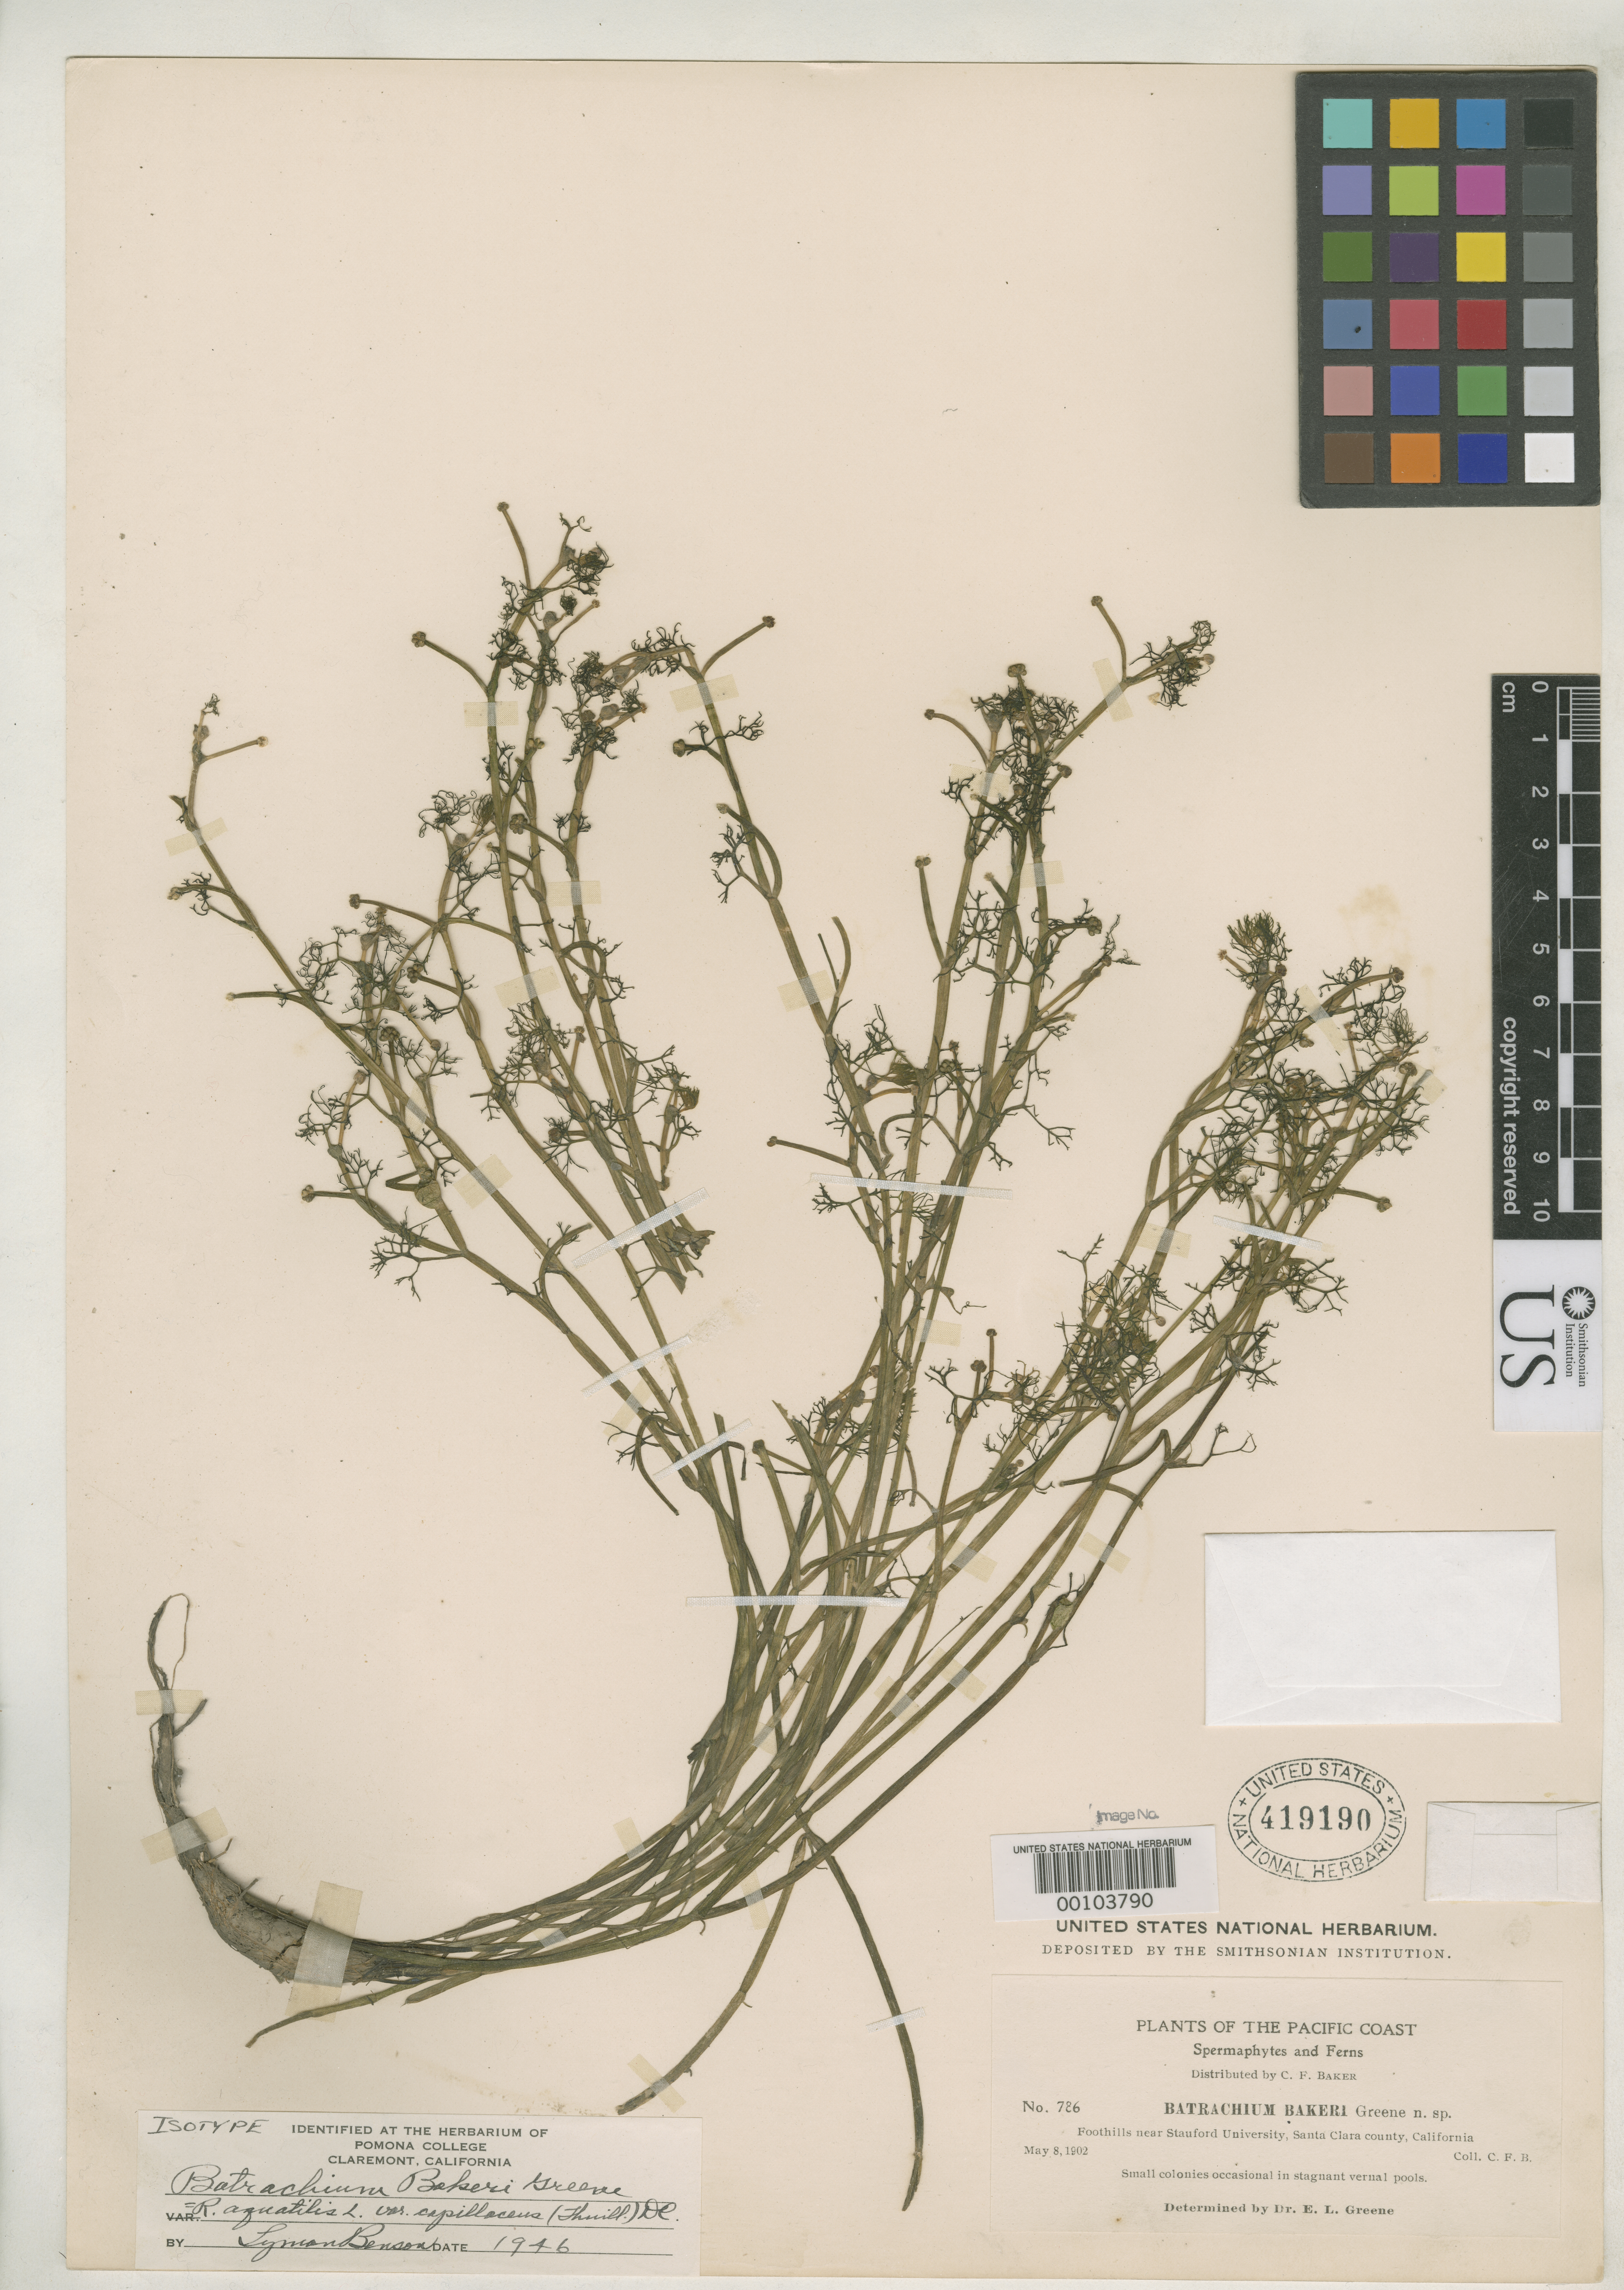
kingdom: Plantae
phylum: Tracheophyta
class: Magnoliopsida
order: Ranunculales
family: Ranunculaceae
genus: Batrachium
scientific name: Batrachium bakeri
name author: Greene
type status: Isotype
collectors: C. F. Baker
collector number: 786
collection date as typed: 08 May 1902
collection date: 1902-05-08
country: United States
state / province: California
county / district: Santa Clara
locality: Foothills near Stanford University.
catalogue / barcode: US 419190